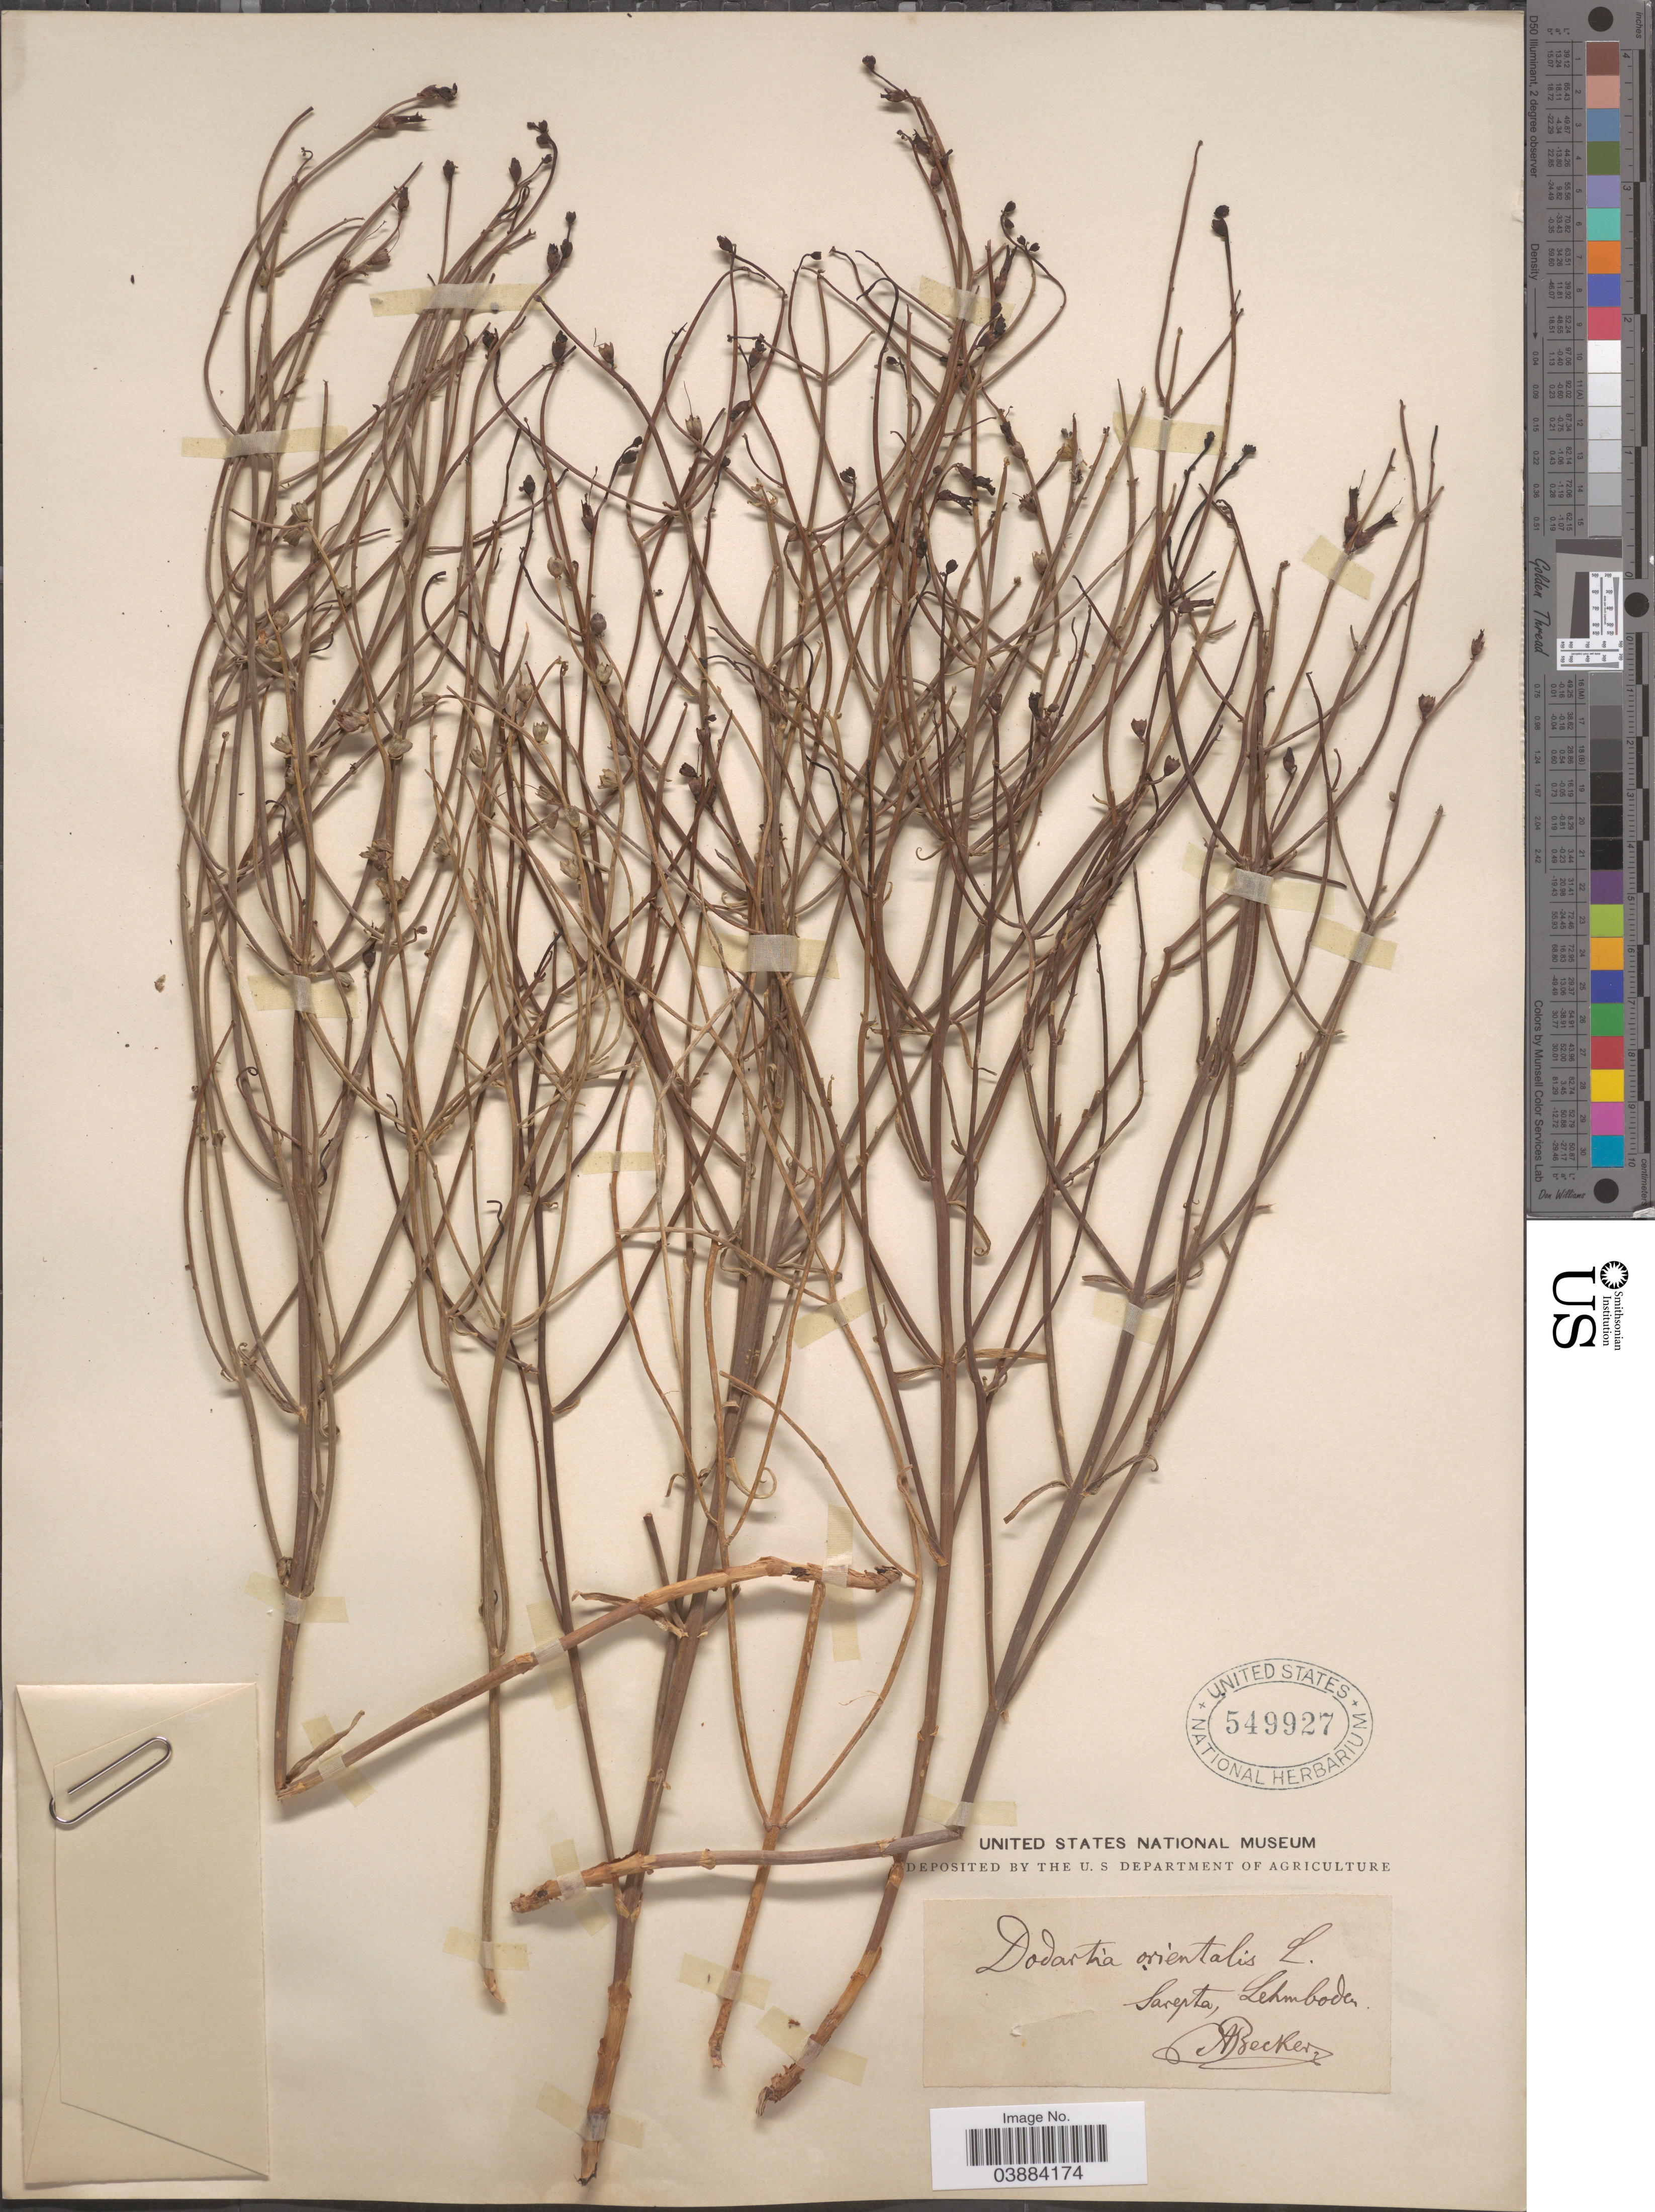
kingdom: Plantae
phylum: Tracheophyta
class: Magnoliopsida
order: Lamiales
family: Mazaceae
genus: Dodartia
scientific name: Dodartia orientalis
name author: L.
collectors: A. Becker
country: Russian Federation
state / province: Volgograd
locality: Sarepta, Lehmboden.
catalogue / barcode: US 549927